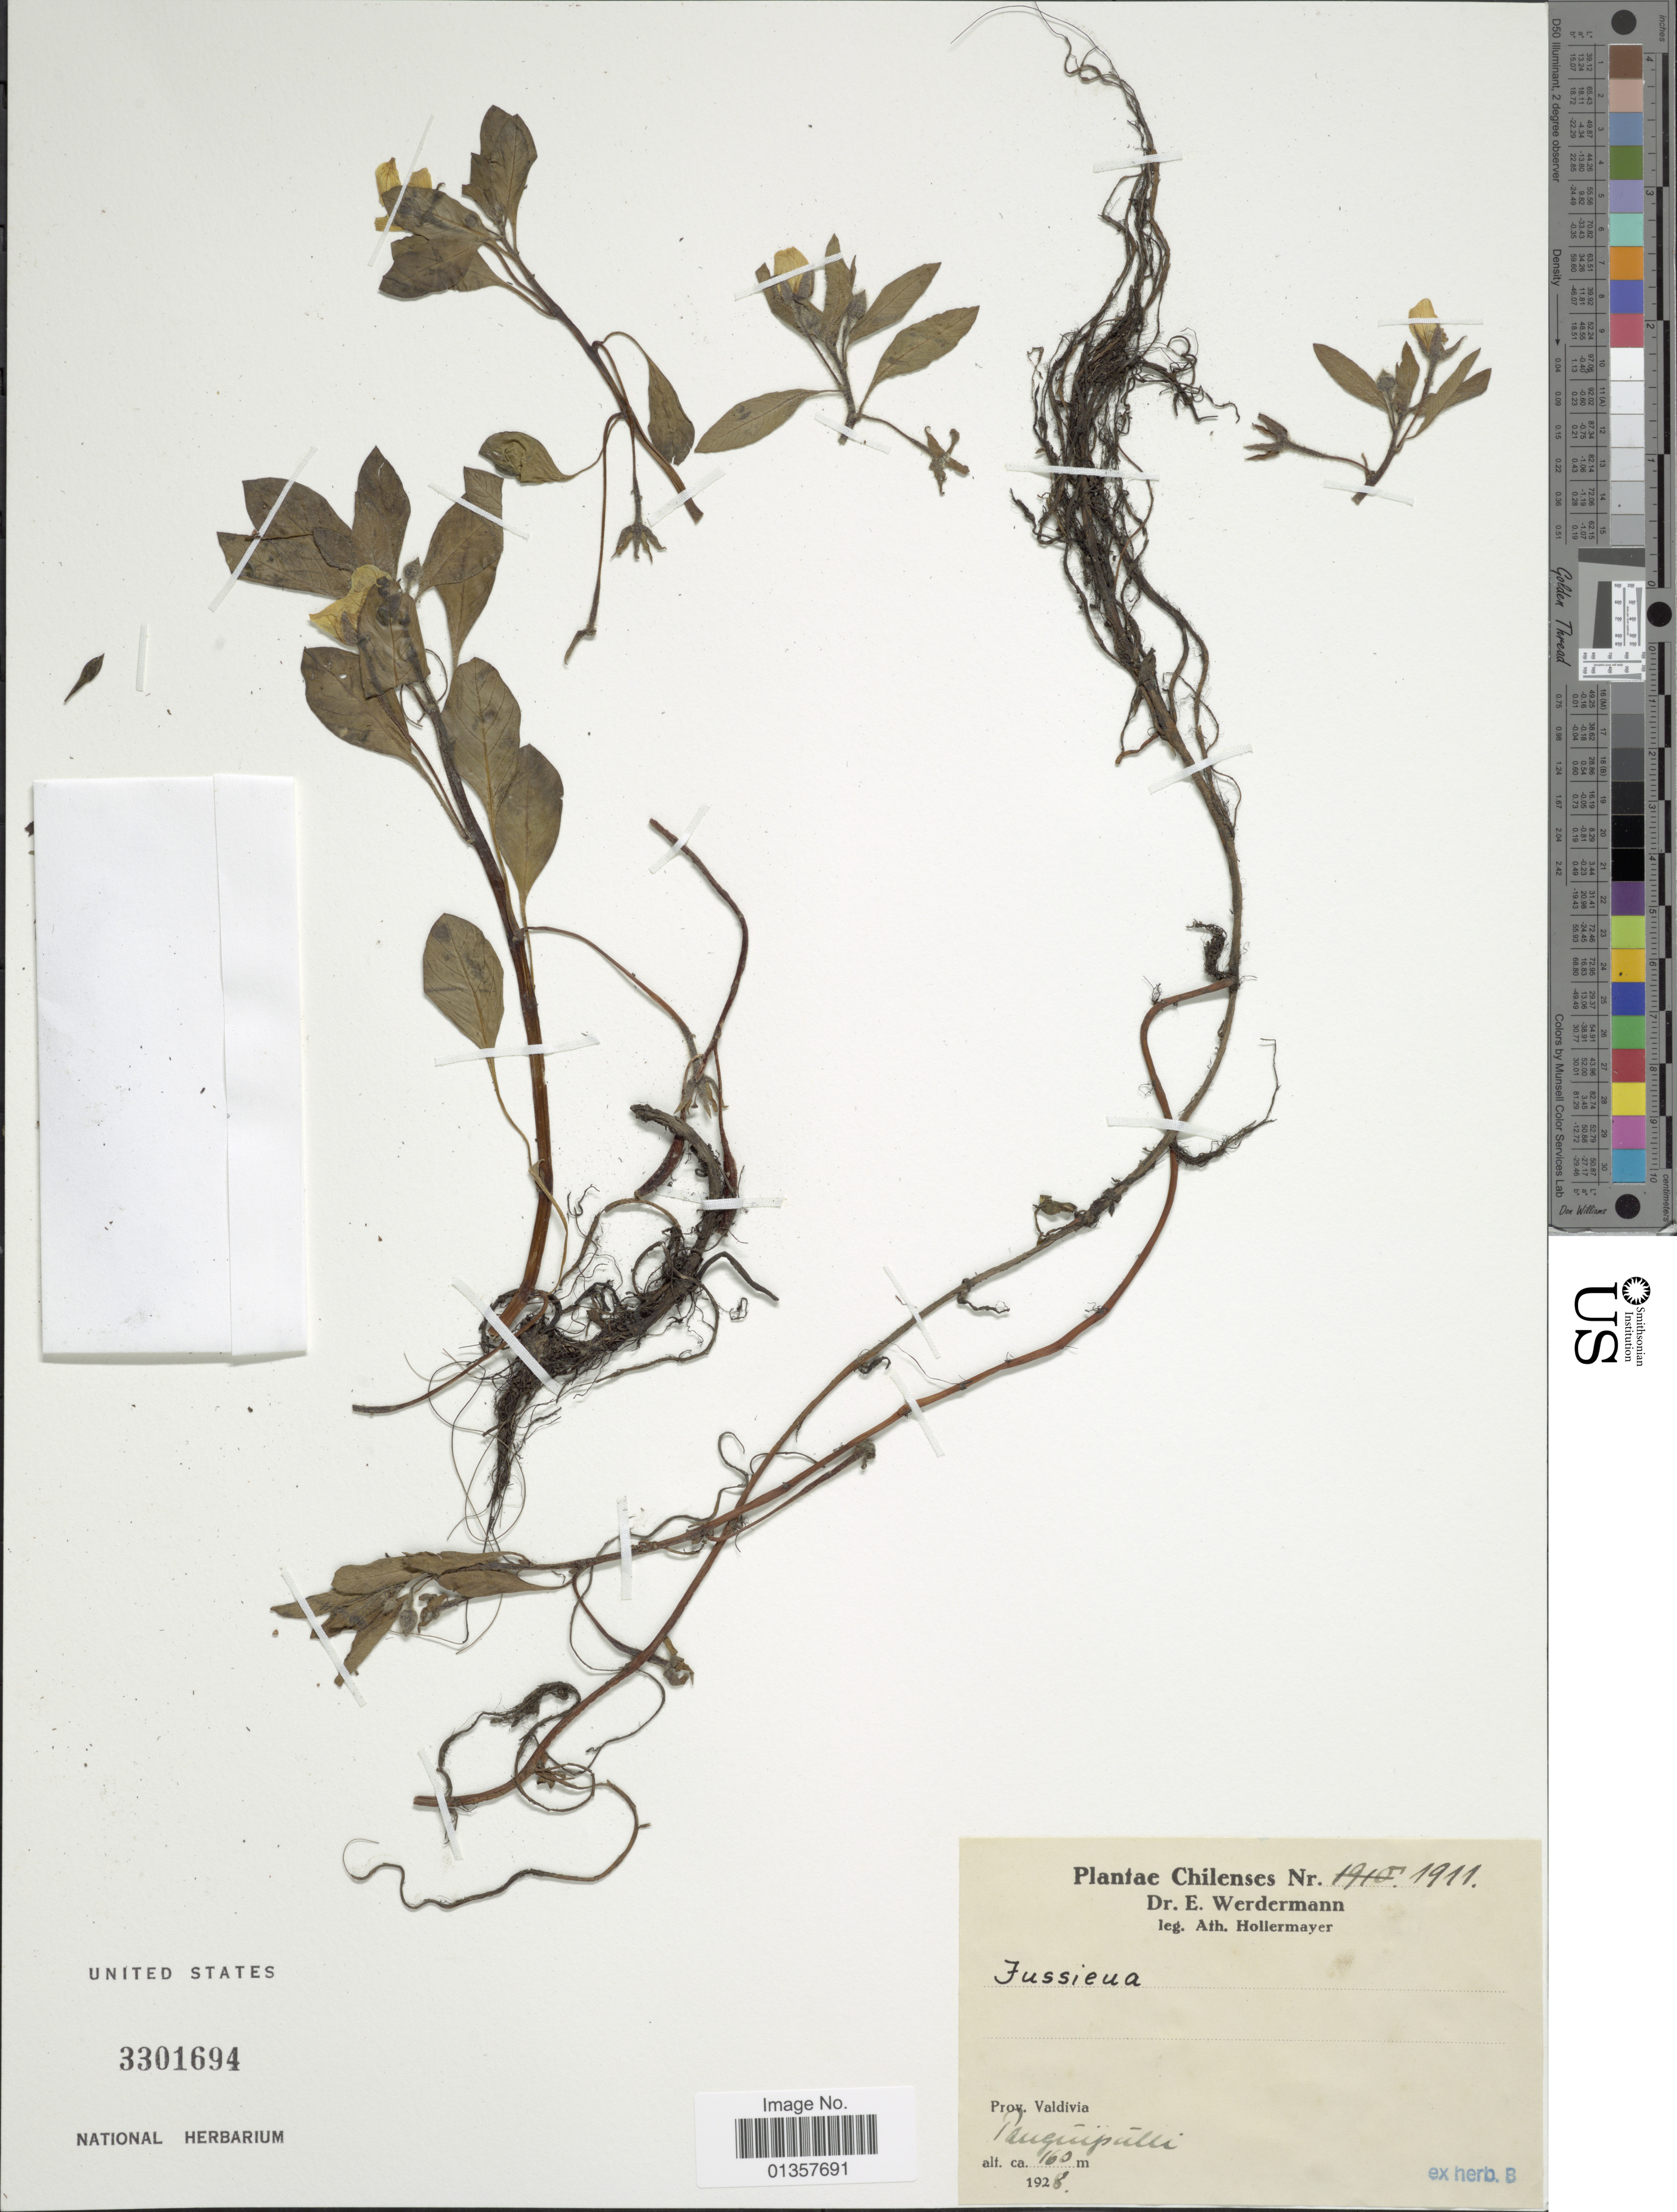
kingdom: Plantae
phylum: Tracheophyta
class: Magnoliopsida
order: Myrtales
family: Onagraceae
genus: Ludwigia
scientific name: Ludwigia sp.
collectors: A. Hollermayer & E. Werdermann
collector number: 1911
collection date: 1928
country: Chile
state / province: Los Ríos (XIV)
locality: Prov. Valdivia, Panguipulli.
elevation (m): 160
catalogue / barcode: US 3301694